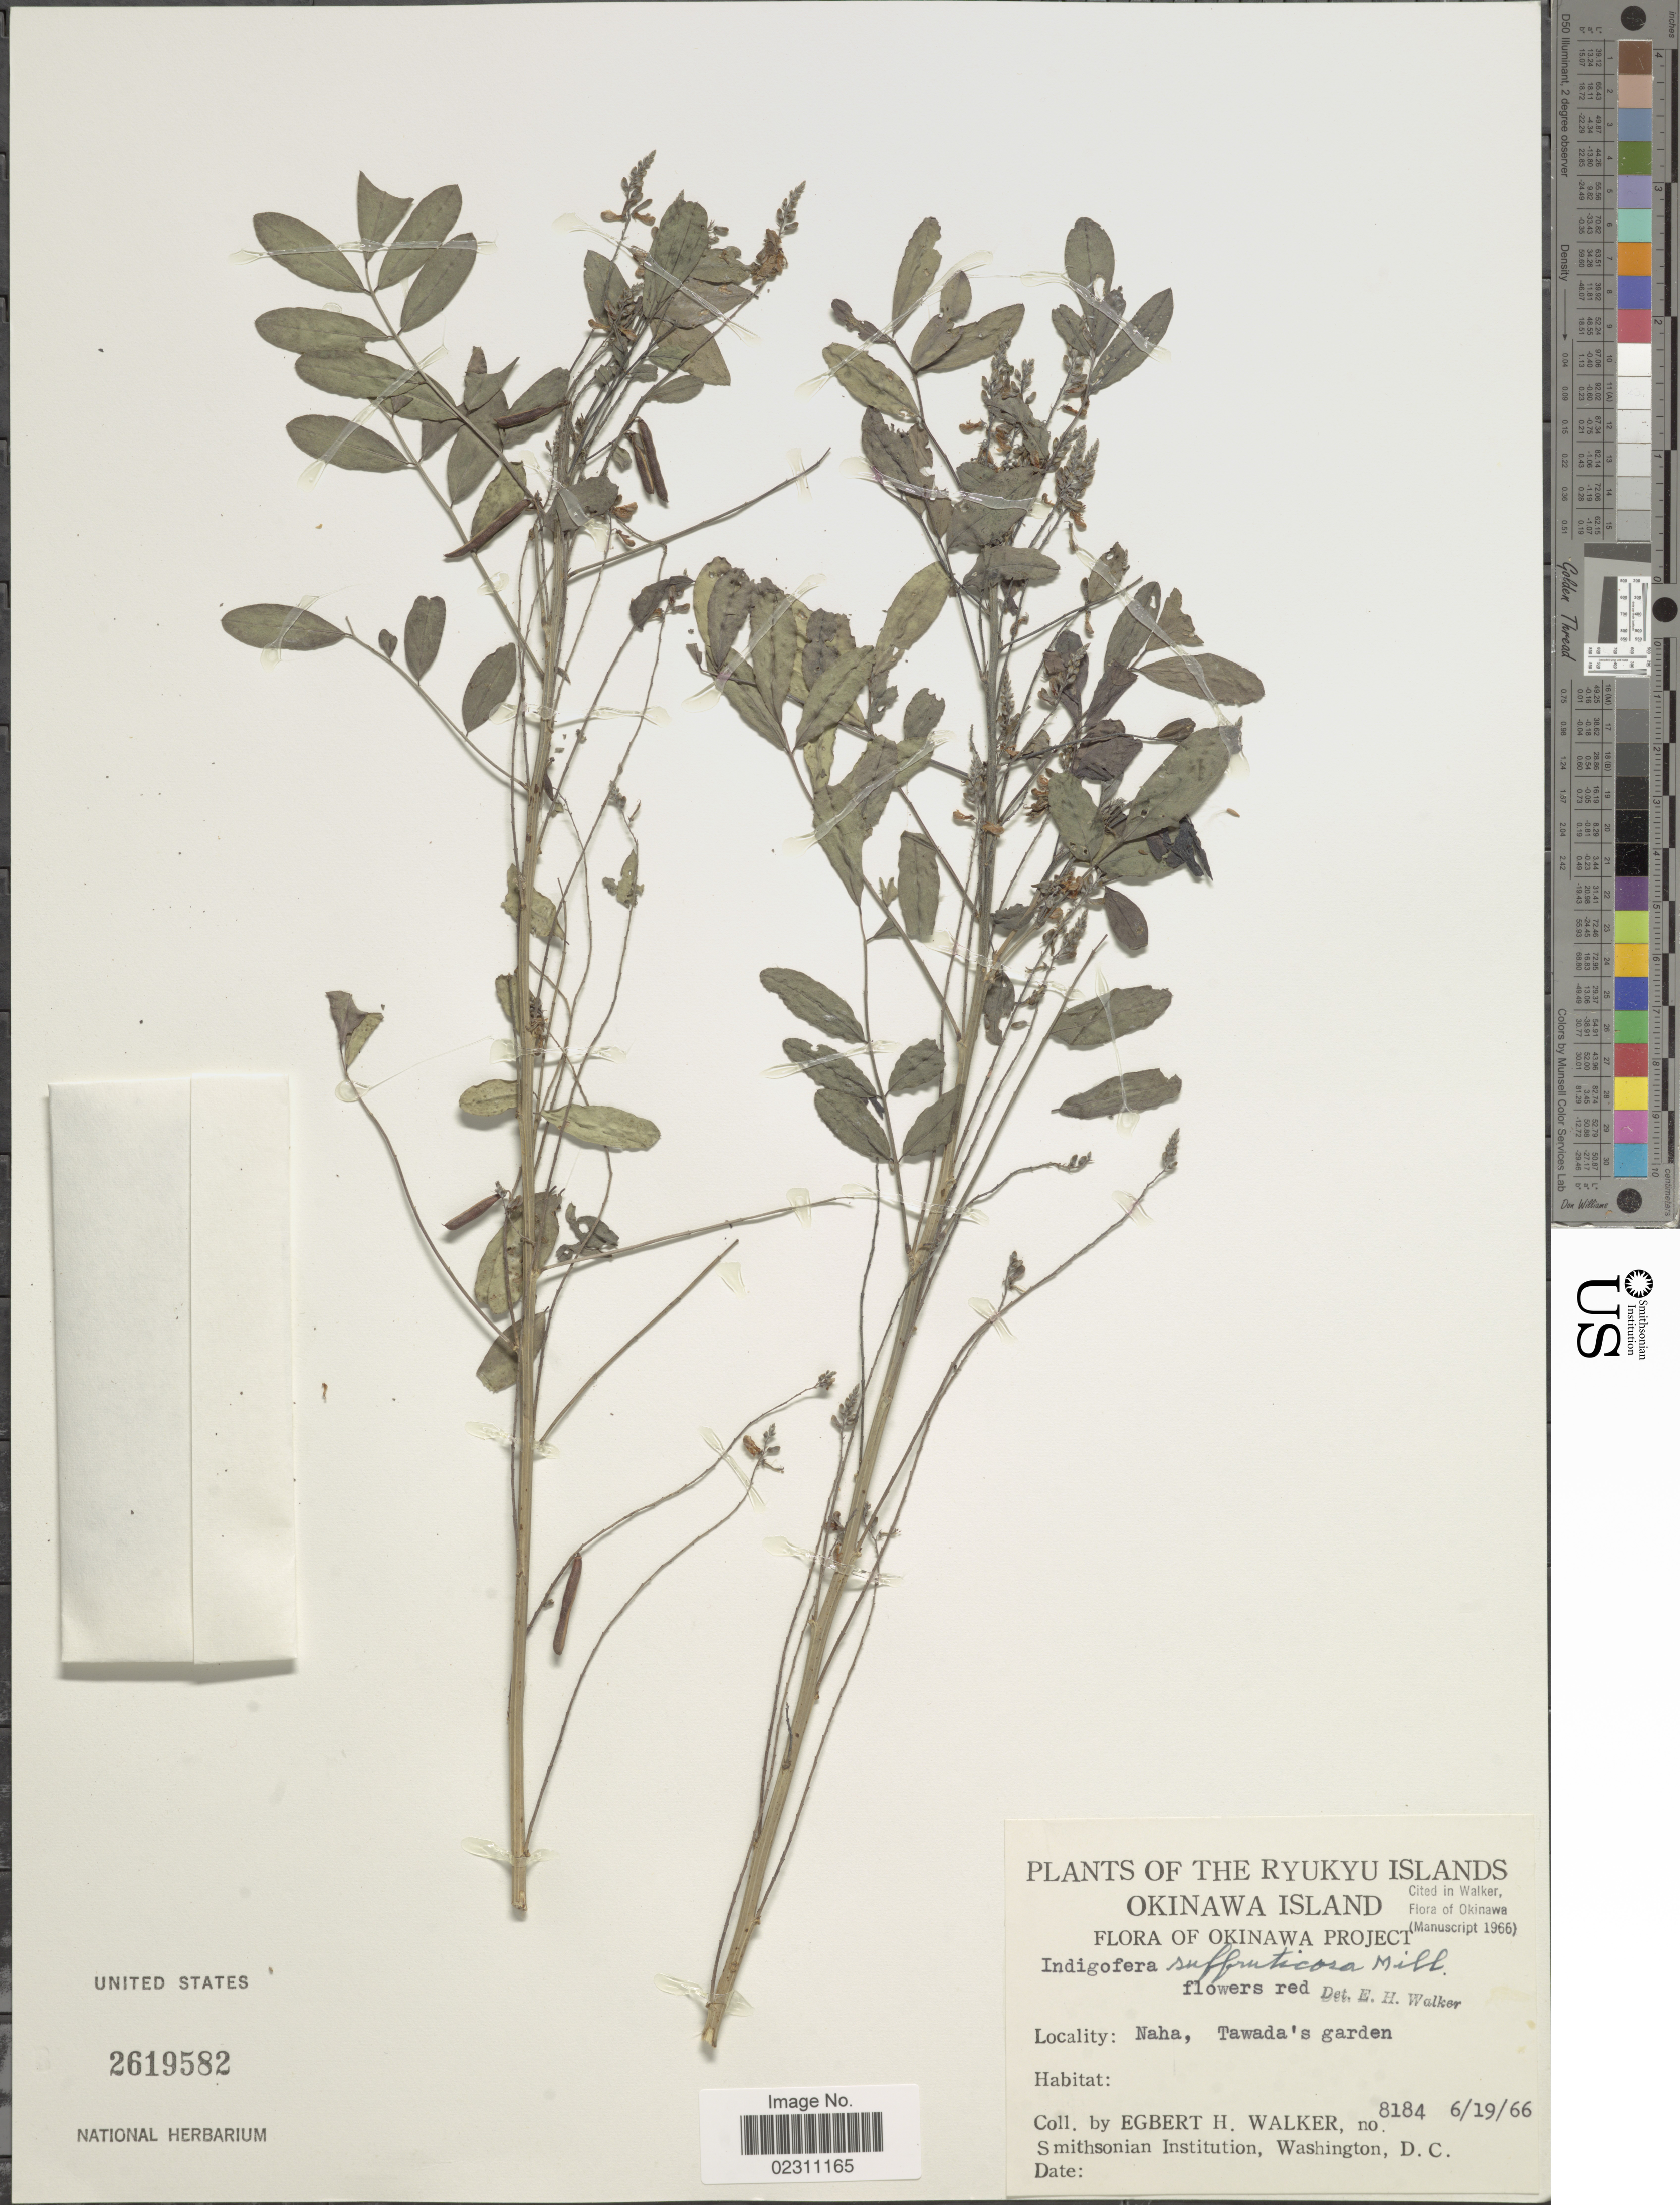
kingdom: Plantae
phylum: Tracheophyta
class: Magnoliopsida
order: Fabales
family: Fabaceae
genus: Indigofera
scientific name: Indigofera suffruticosa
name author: Mill.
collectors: E. H. Walker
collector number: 8184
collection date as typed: Transcribed d/m/y: 19/6/66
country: Japan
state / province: Okinawa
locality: Ryukyu Islands. Okinawa Island. Okinawa Project. Naha, Tawada's garden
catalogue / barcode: US 2619582